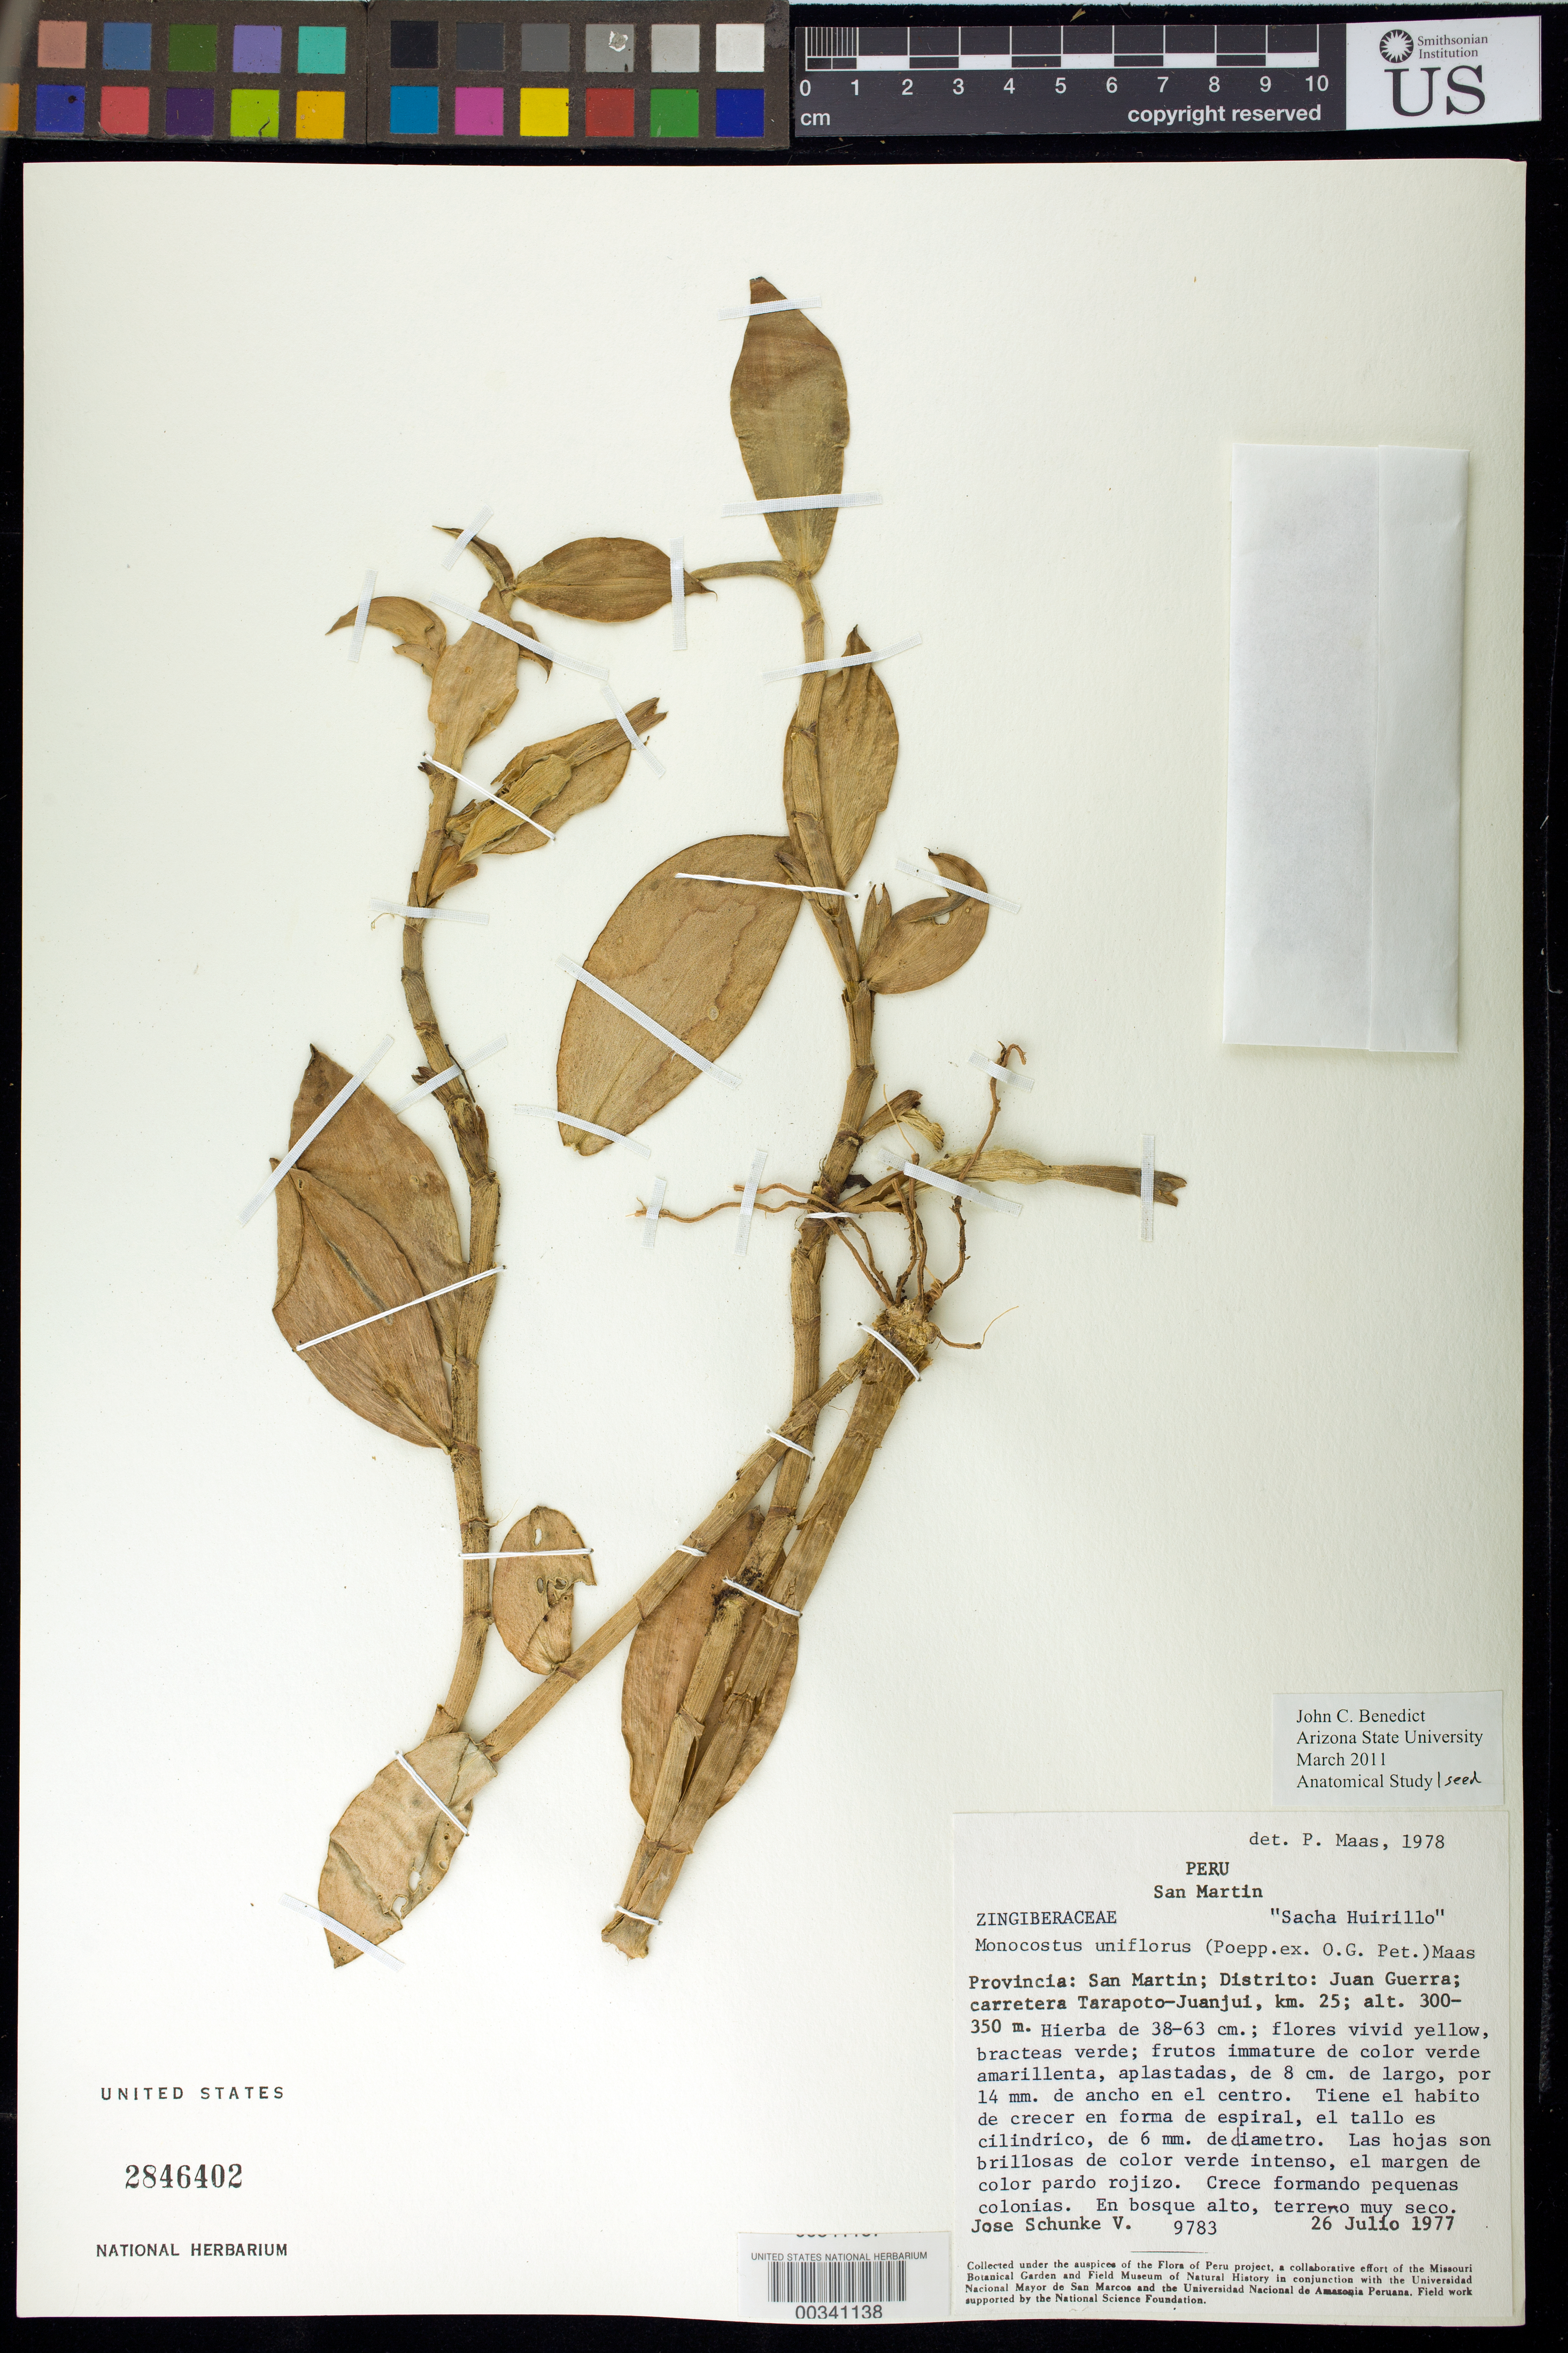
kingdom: Plantae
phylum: Tracheophyta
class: Liliopsida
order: Zingiberales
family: Costaceae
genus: Monocostus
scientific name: Monocostus uniflorus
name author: (Poepp. ex Petersen) Maas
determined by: Maas, Paul J. M.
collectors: J. Schunke Vigo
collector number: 9783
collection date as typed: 26 Jul 1977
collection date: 1977-07-26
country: Peru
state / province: San Martín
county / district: San Martín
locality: Dist juan guerra; carretera tarapoto-juanjui, km 25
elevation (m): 300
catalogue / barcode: US 2846402